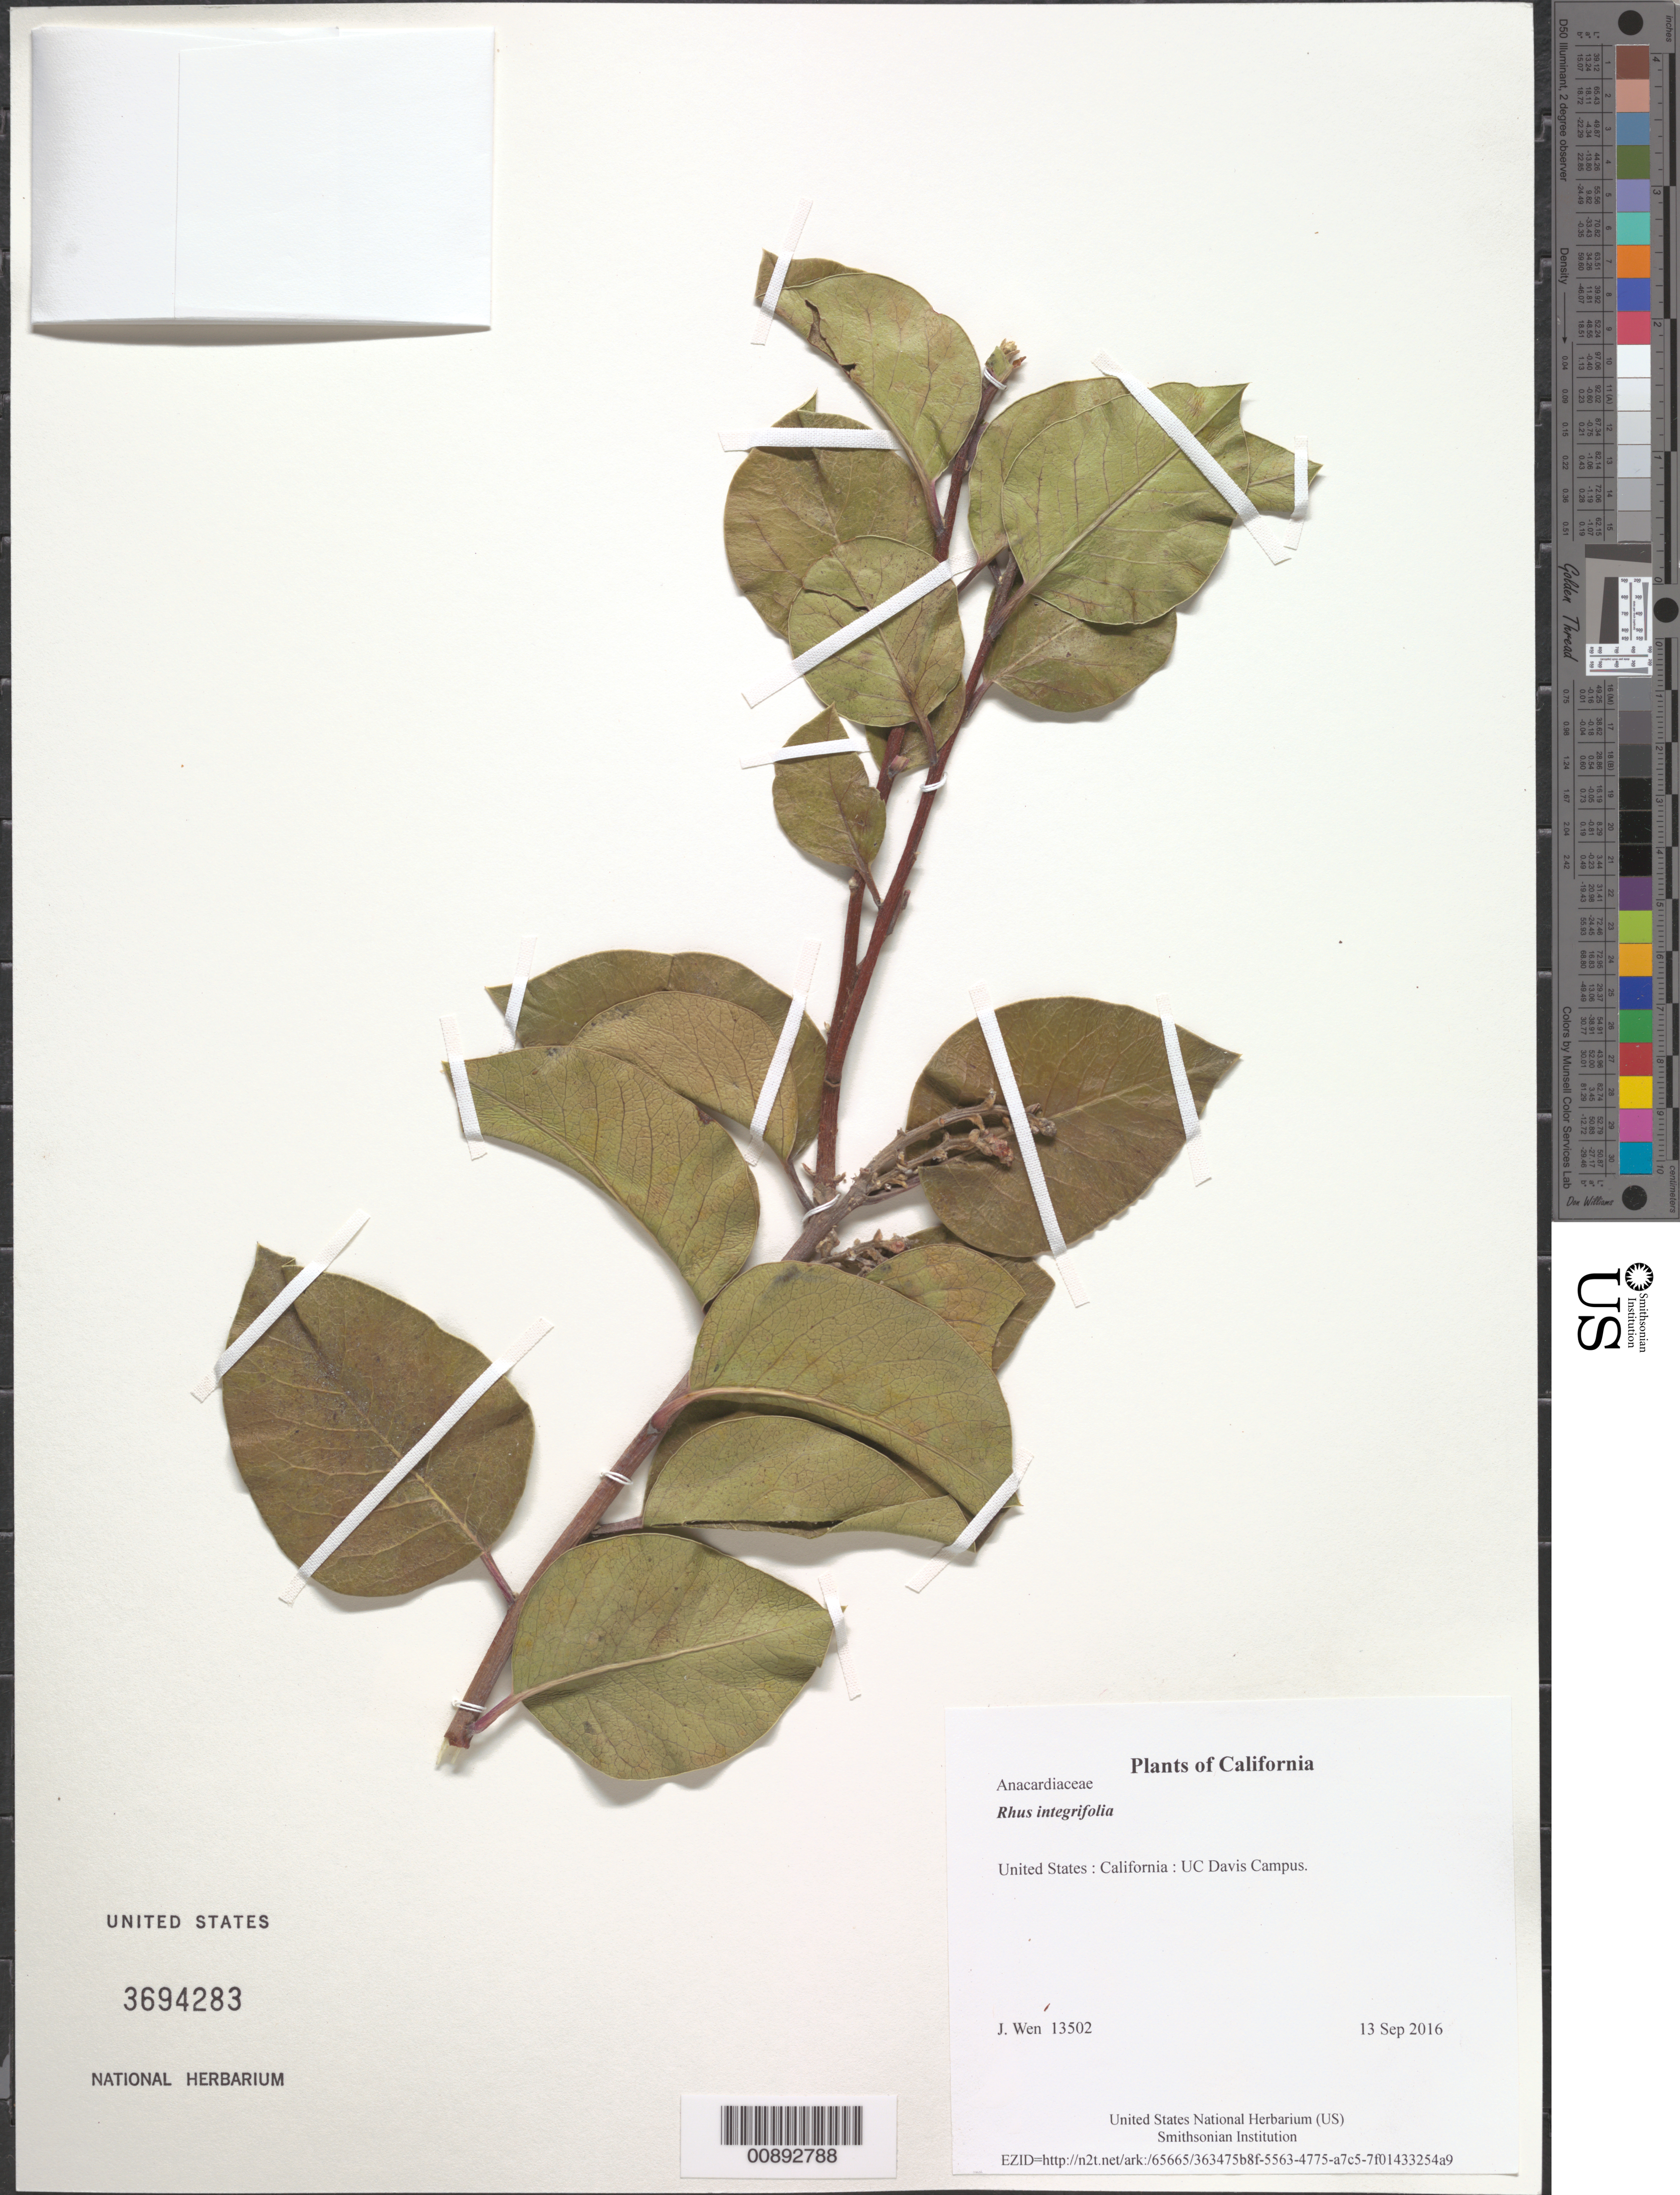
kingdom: Plantae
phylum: Tracheophyta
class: Magnoliopsida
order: Sapindales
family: Anacardiaceae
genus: Rhus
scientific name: Rhus integrifolia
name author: (Nutt.) Benth. & Hook. f. ex W.H. Brewer & S. Watson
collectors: J. Wen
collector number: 13502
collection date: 2016-09-13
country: United States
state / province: California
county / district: Yolo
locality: UC Davis Campus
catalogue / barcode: US 3694283